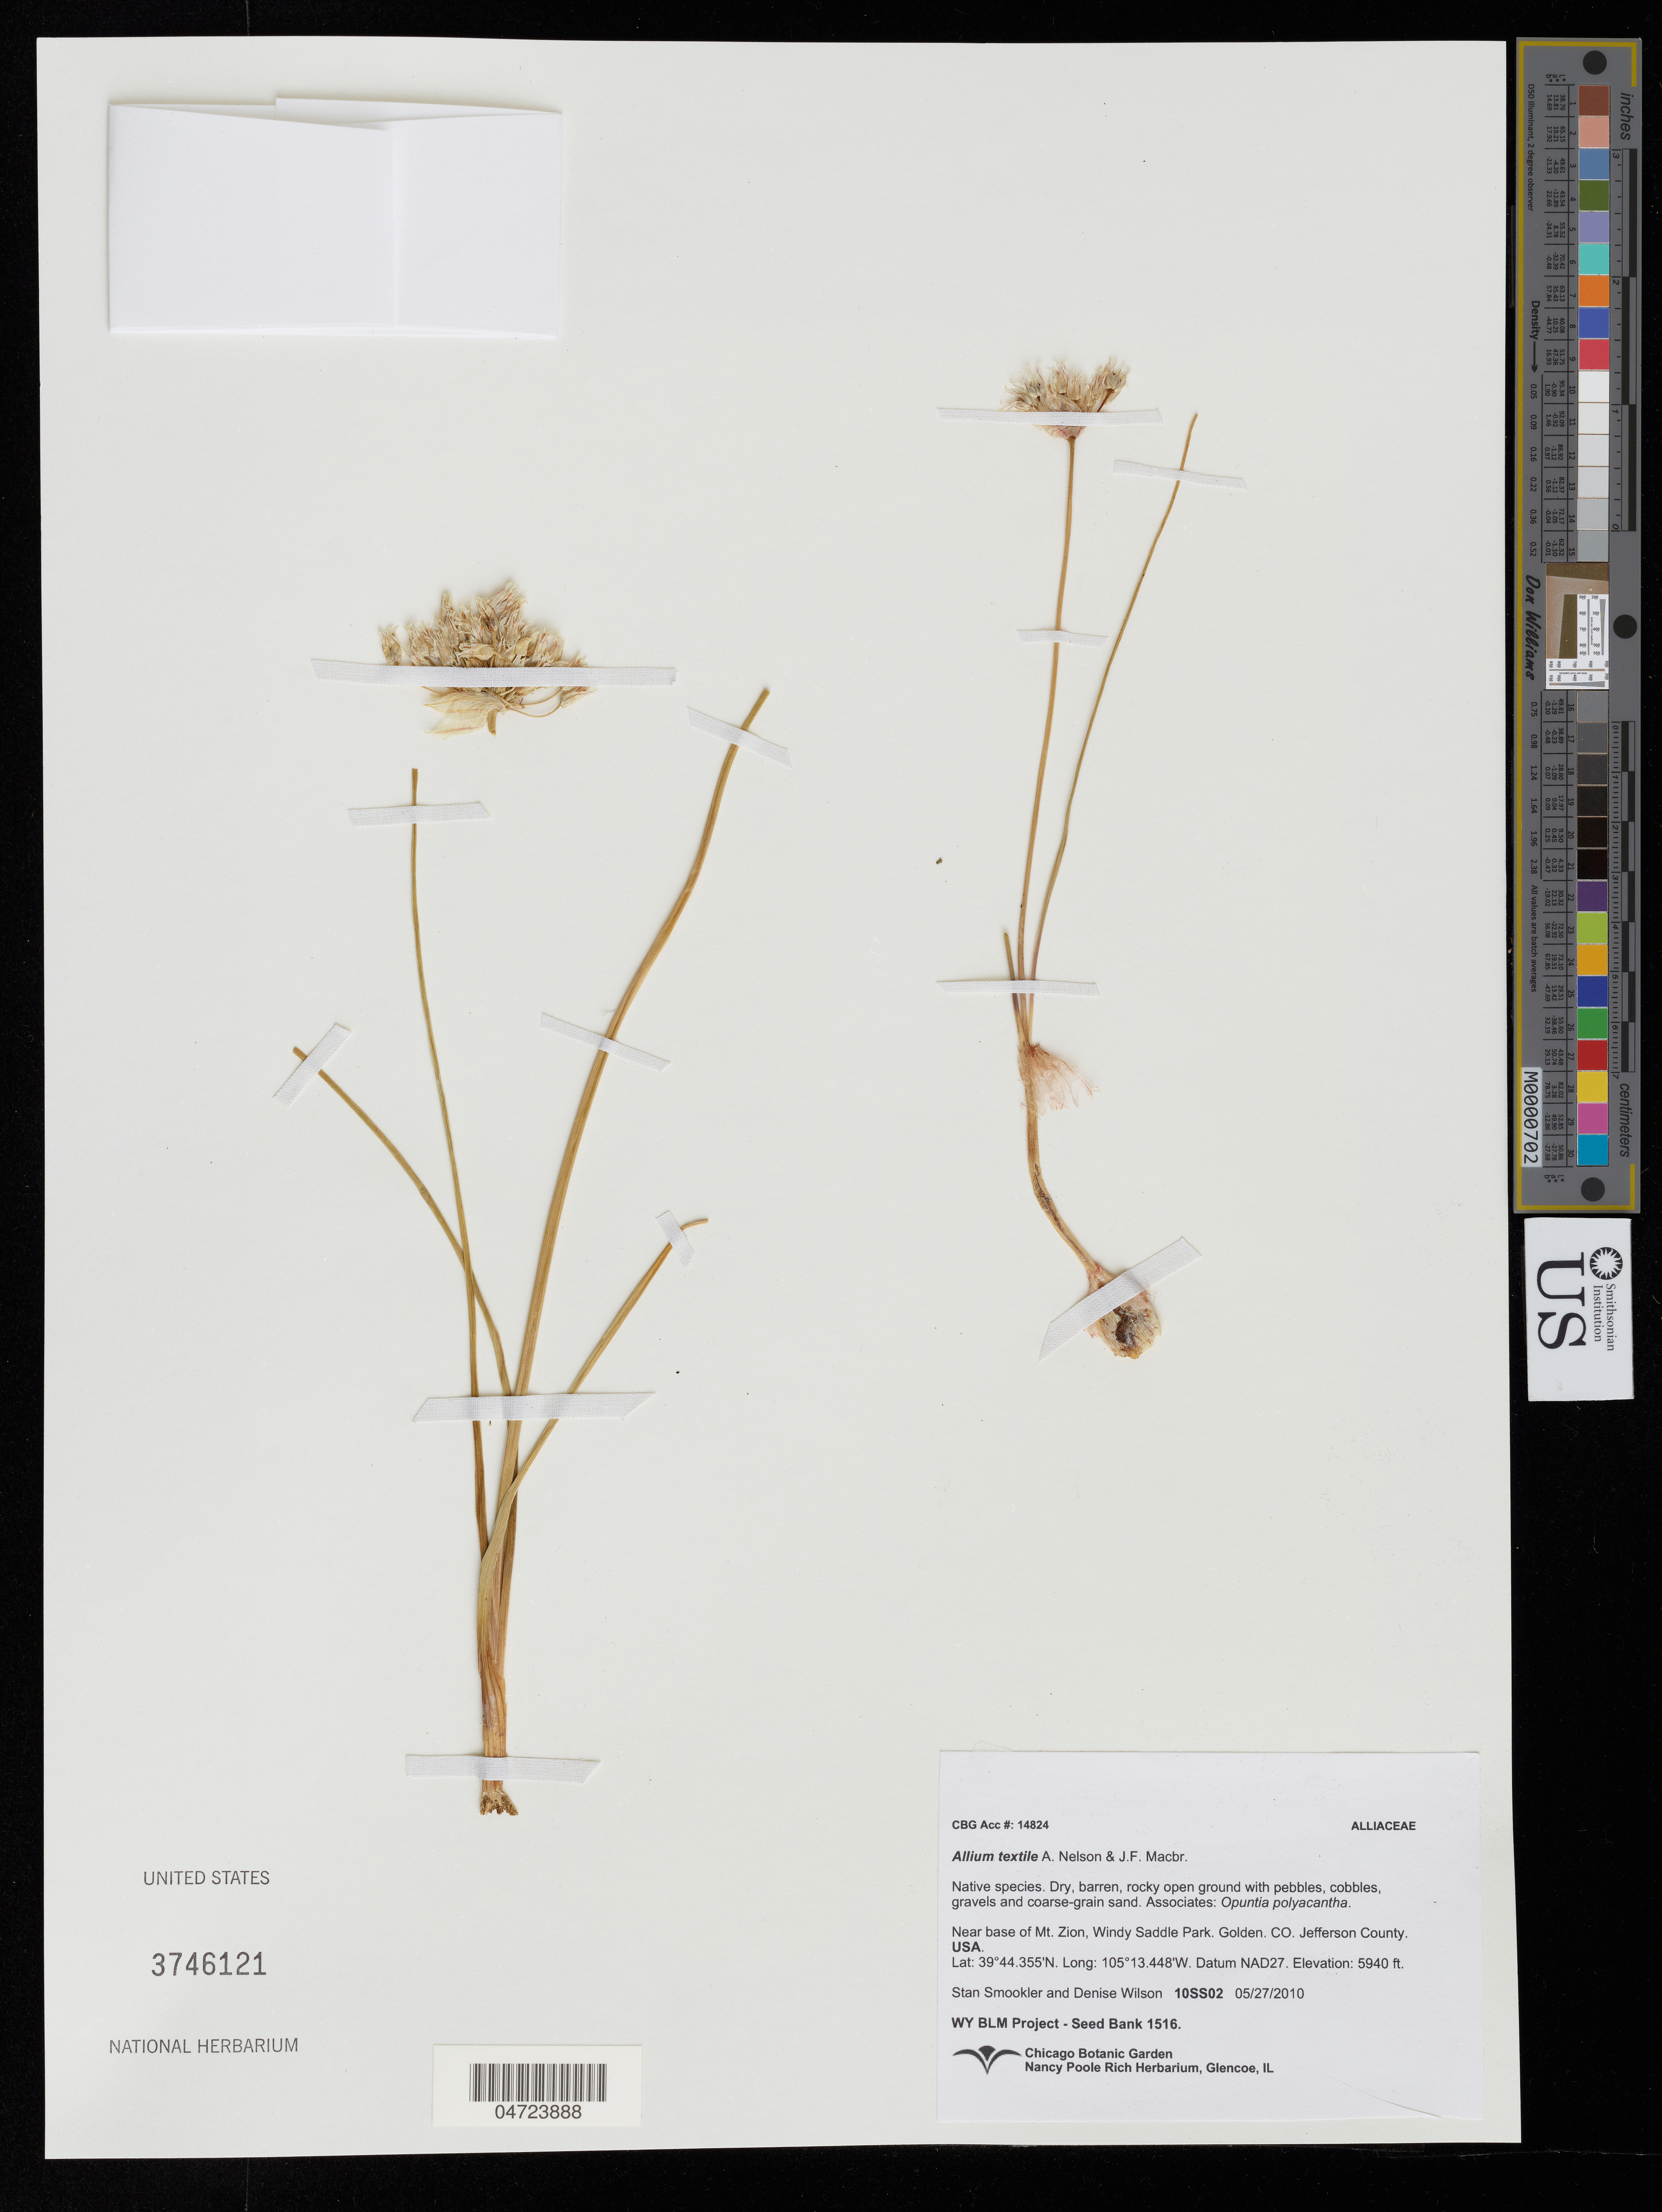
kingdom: Plantae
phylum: Tracheophyta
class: Liliopsida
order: Asparagales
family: Amaryllidaceae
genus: Allium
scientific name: Allium textile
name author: A. Nelson & J.F. Macbr.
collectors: S. Smookler & D. Wilson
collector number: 10SS02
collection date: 2010-05-27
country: United States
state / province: Colorado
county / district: Jefferson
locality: Near base of Mt. Zion, Windy Saddle Park, Golden, CO. Jefferson County. Datum NAD27.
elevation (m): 1811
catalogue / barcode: US 3746121